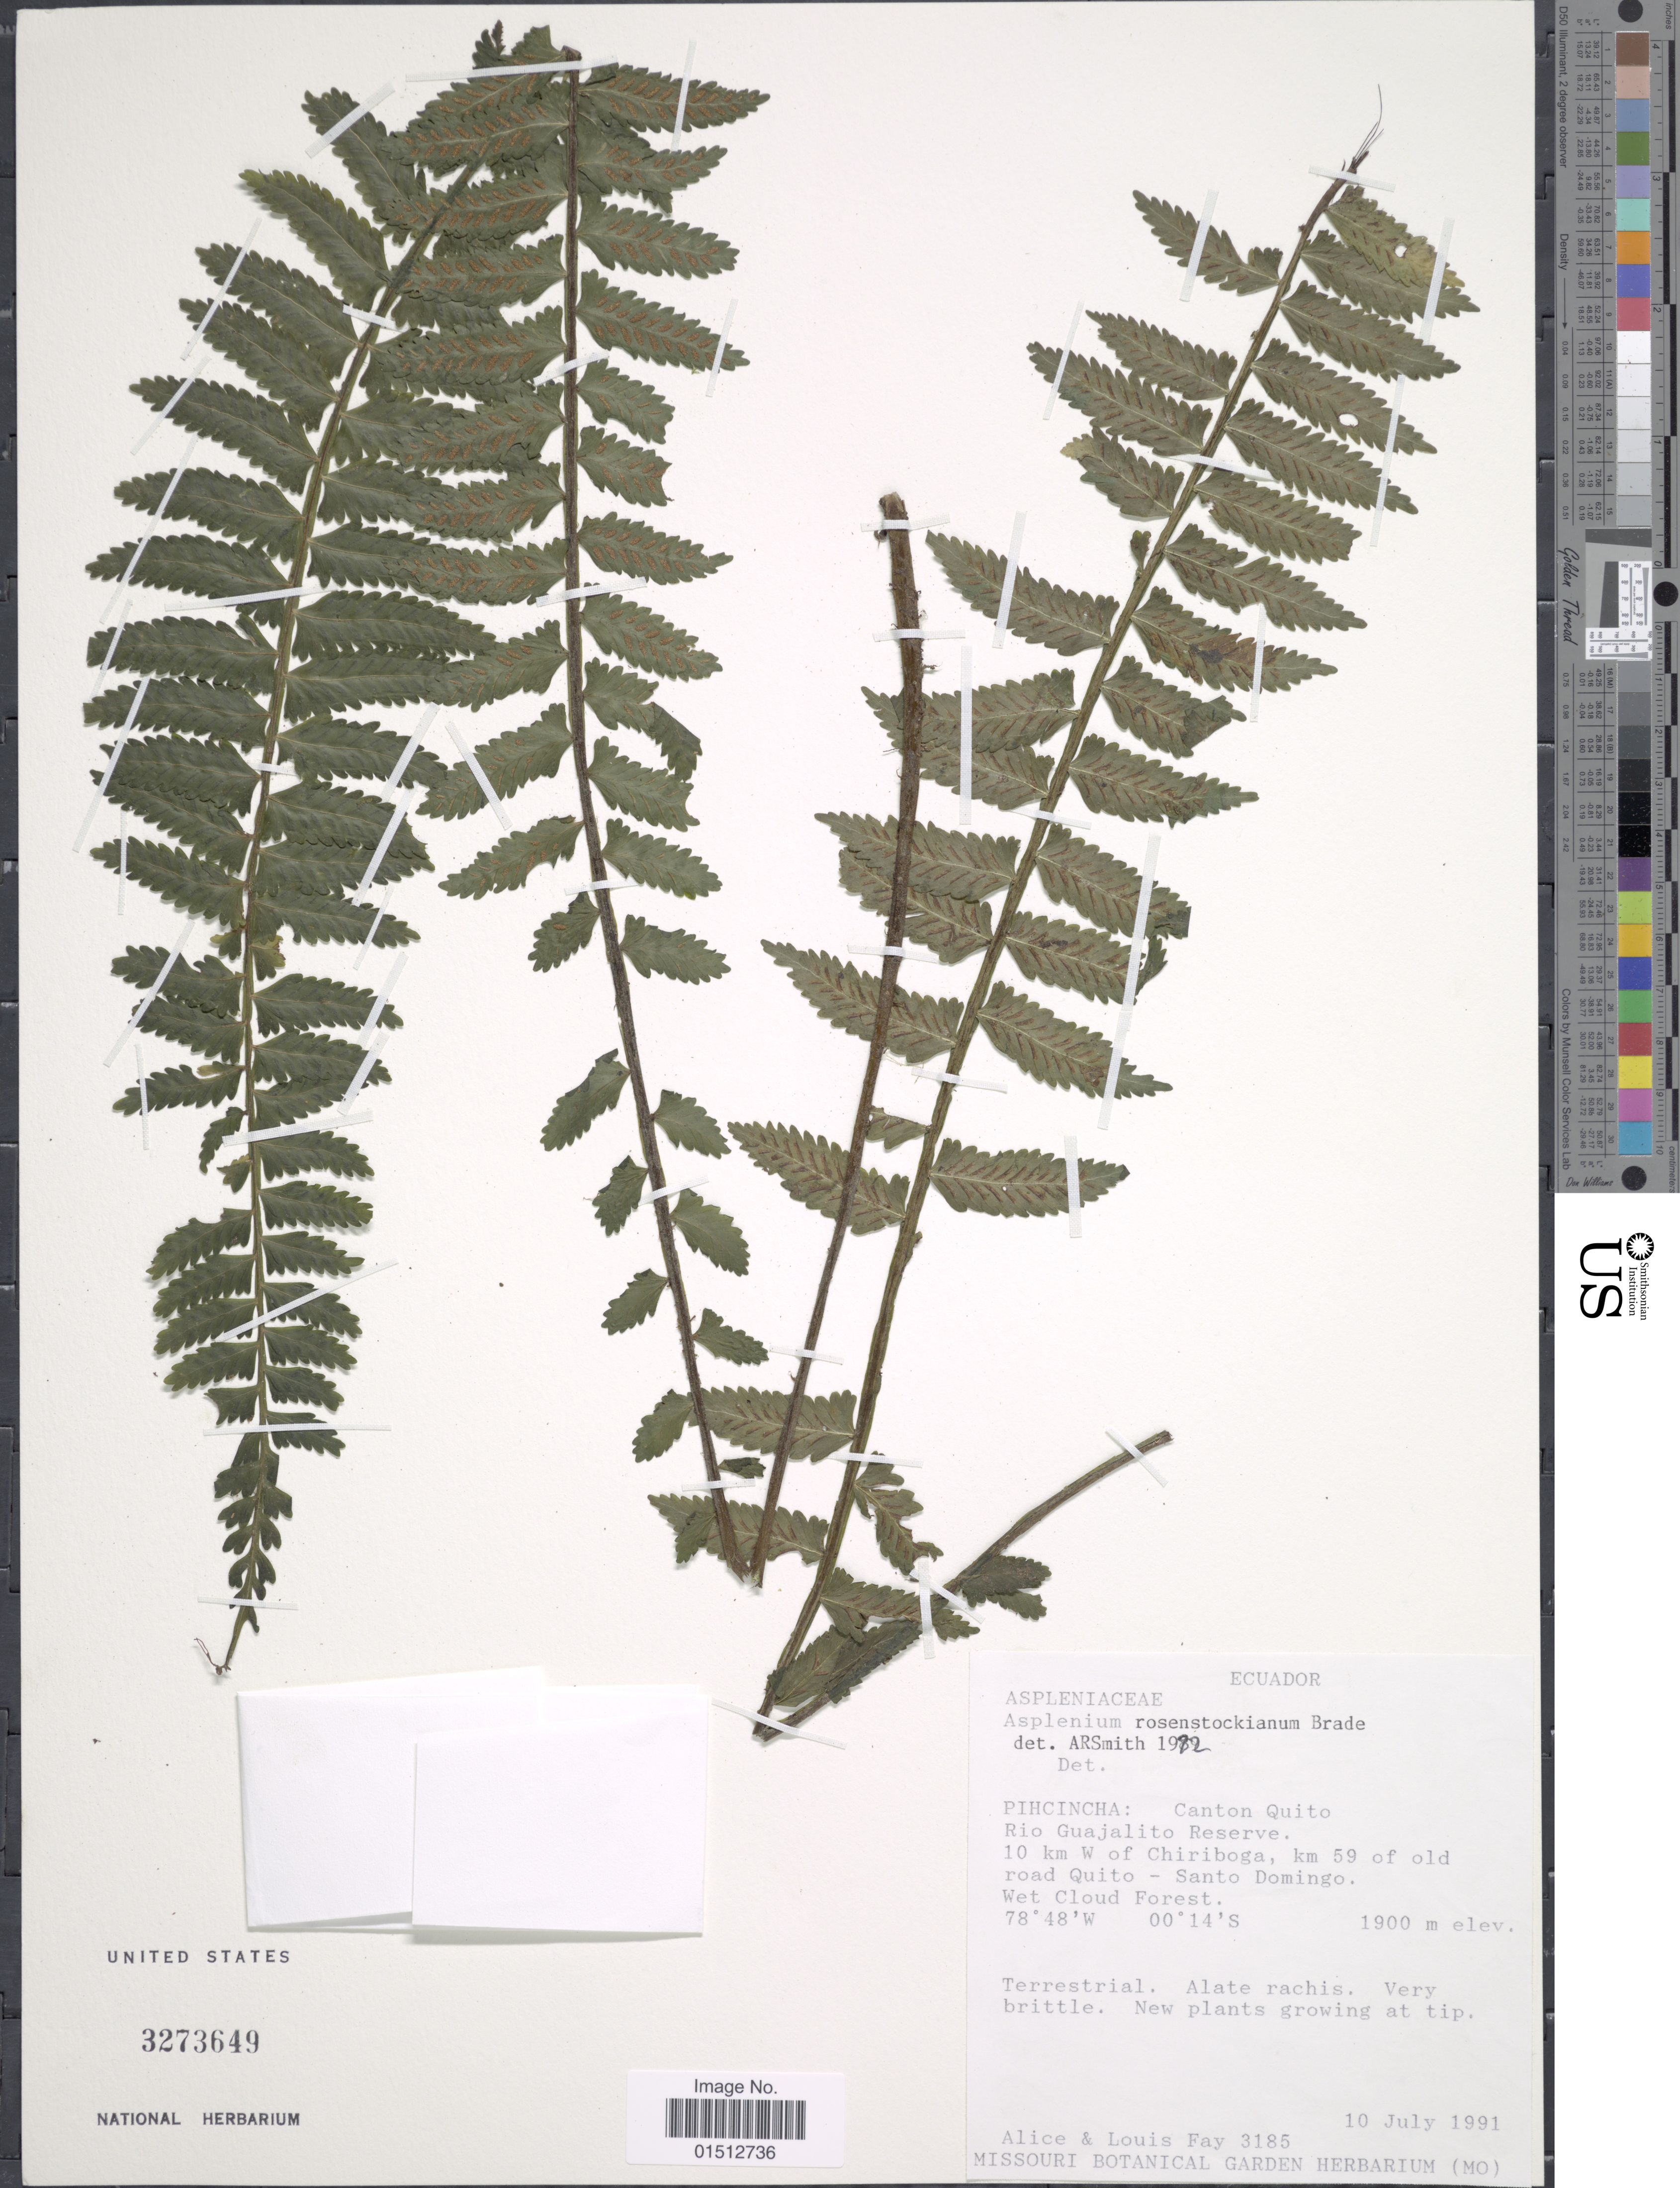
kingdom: Plantae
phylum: Tracheophyta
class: Polypodiopsida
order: Polypodiales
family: Aspleniaceae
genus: Asplenium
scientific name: Asplenium rosenstockianum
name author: Brade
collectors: A. Fay & L. Fay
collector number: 3185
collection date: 1991-07-10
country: Ecuador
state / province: Pichincha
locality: Ecuador, Pichincha: Canton Quito Rio Guajalito Reserve, 10 km W of Chiriboga, km 59 of old road Quito - Santo Domingo.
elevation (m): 1900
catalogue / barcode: US 3273649